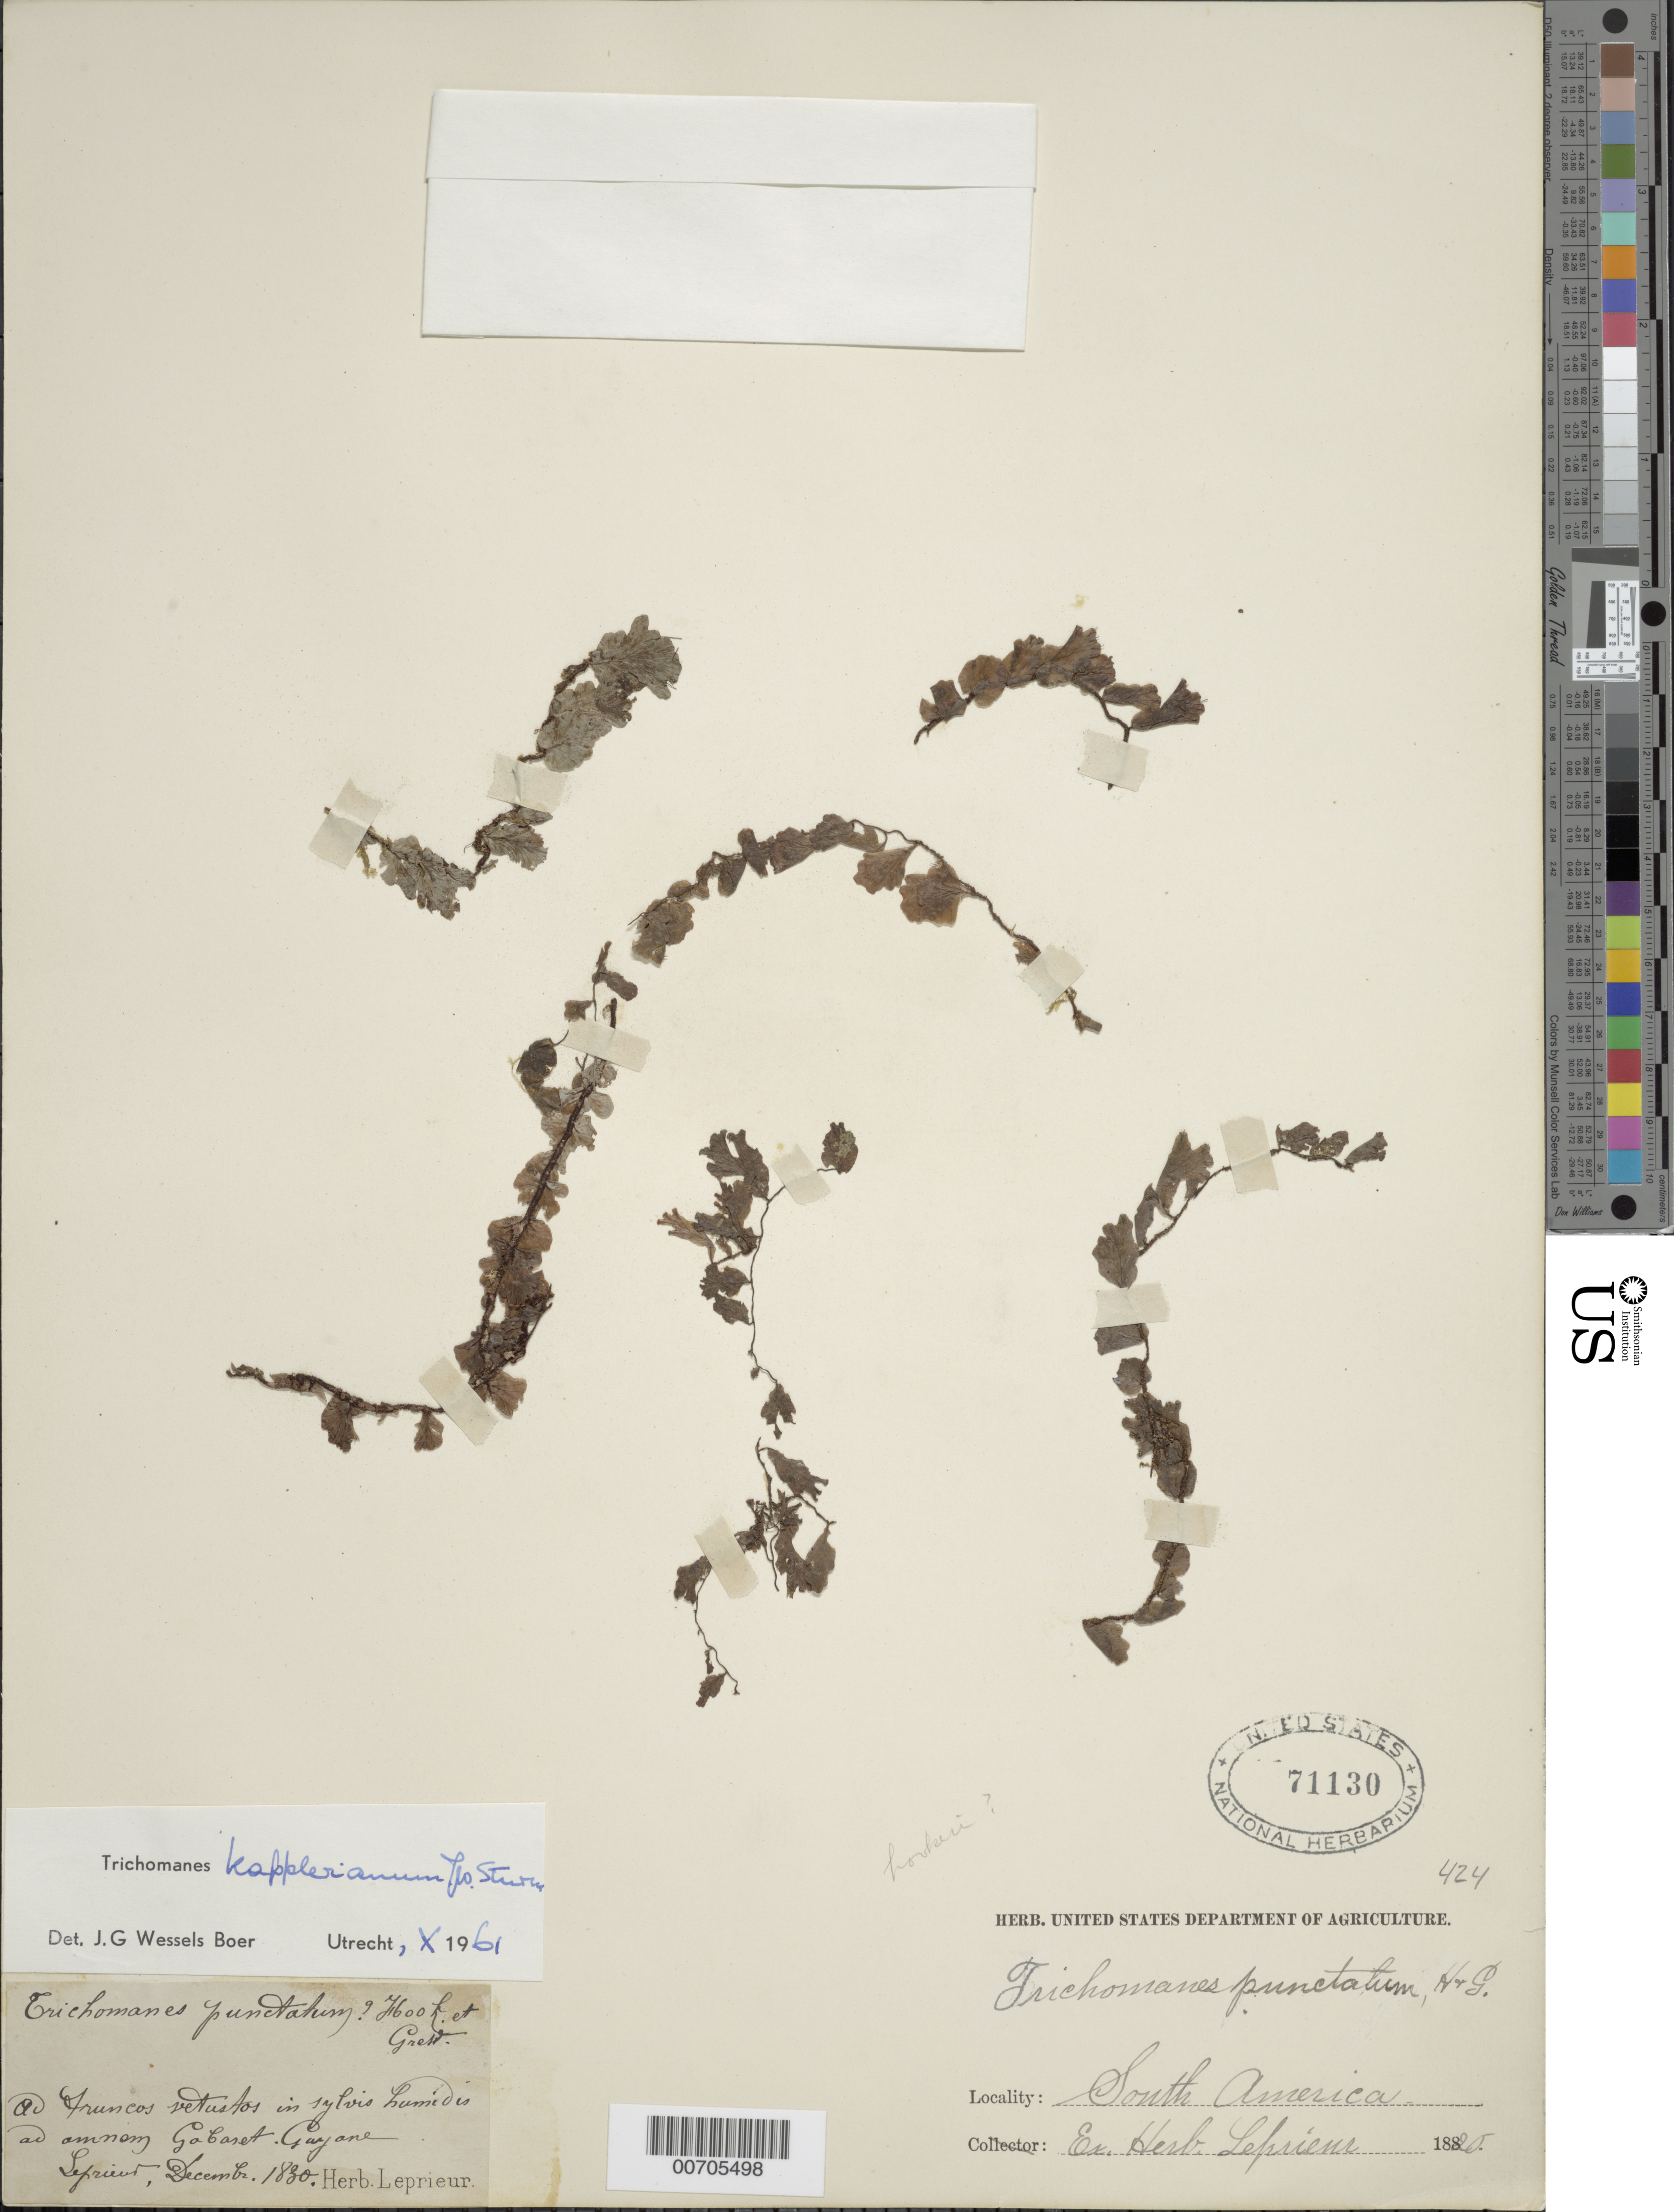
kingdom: Plantae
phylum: Tracheophyta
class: Polypodiopsida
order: Hymenophyllales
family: Hymenophyllaceae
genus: Didymoglossum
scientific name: Didymoglossum kapplerianum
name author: (Sturm) Ebihara & Dubuisson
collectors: F. M. R. Leprieur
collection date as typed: December 1830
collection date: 1830-12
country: French Guiana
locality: Gabaret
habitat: On tree trunks in humid forest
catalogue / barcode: US 71130